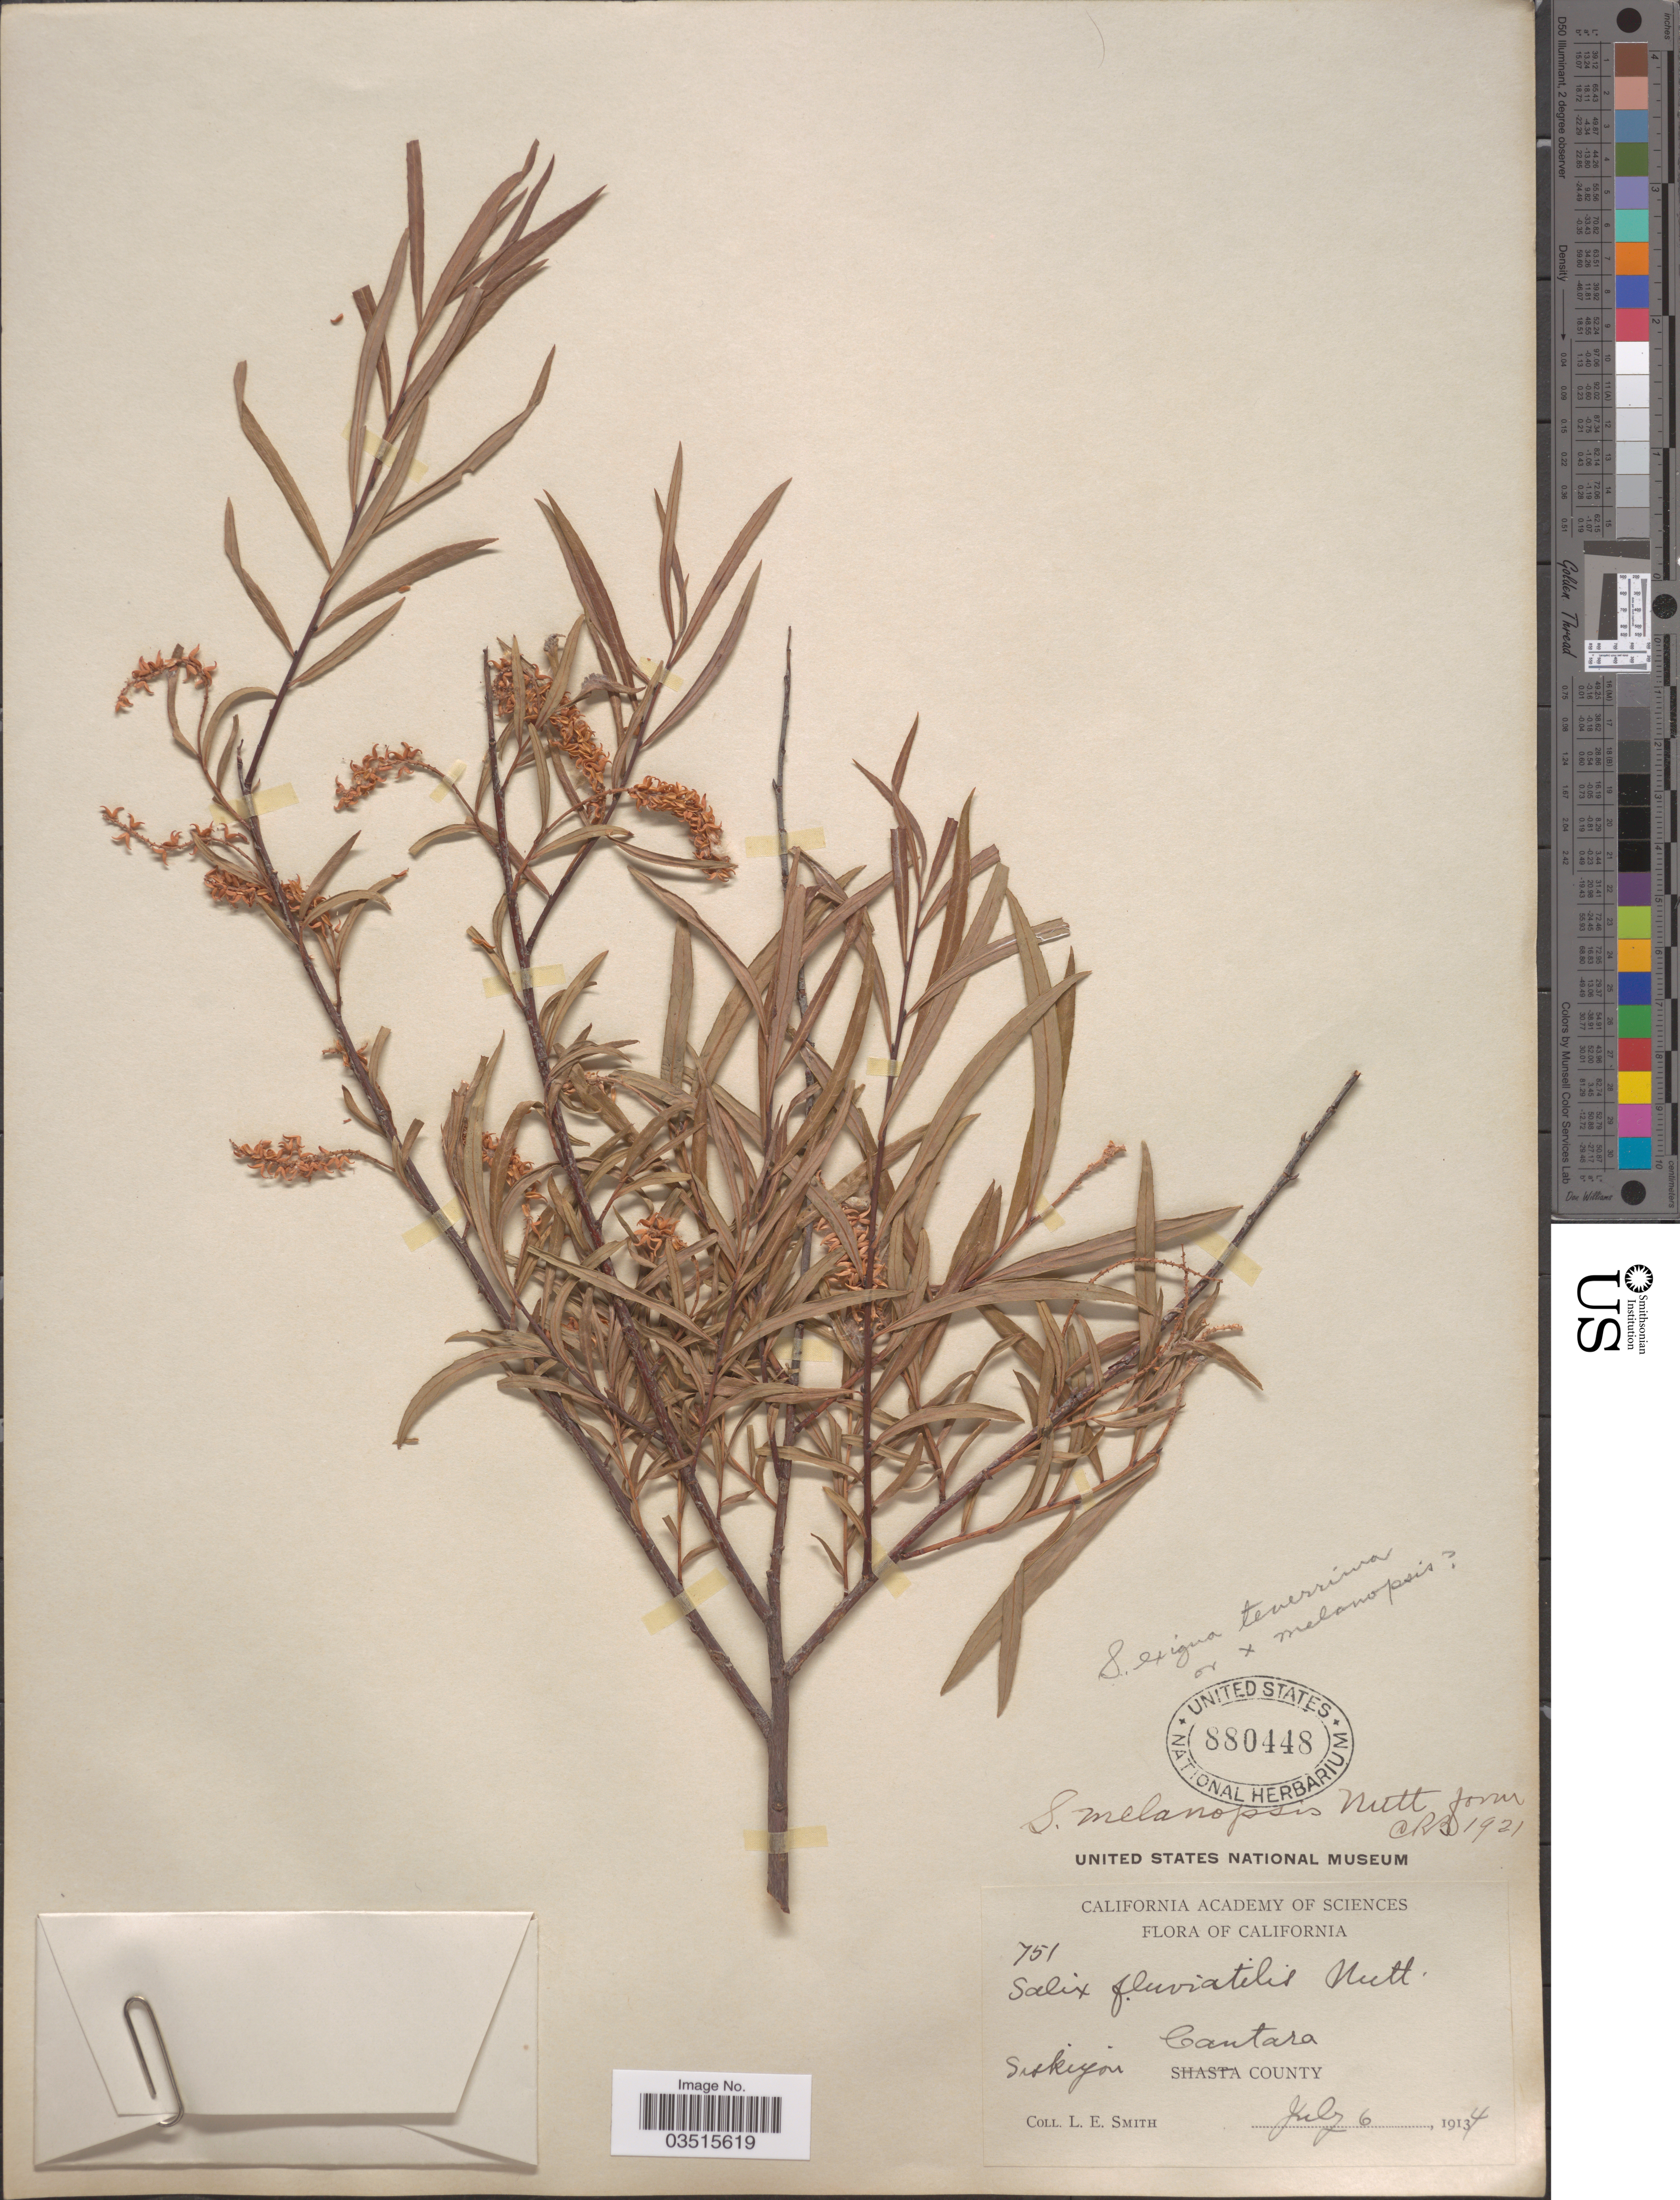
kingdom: Plantae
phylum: Tracheophyta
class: Magnoliopsida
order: Malpighiales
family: Salicaceae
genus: Salix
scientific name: Salix melanopsis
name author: Nutt.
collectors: L. E. Smith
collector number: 751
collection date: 1914-07-06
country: United States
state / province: California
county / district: Siskiyou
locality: Cantara. Siskiyou County.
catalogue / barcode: US 880448